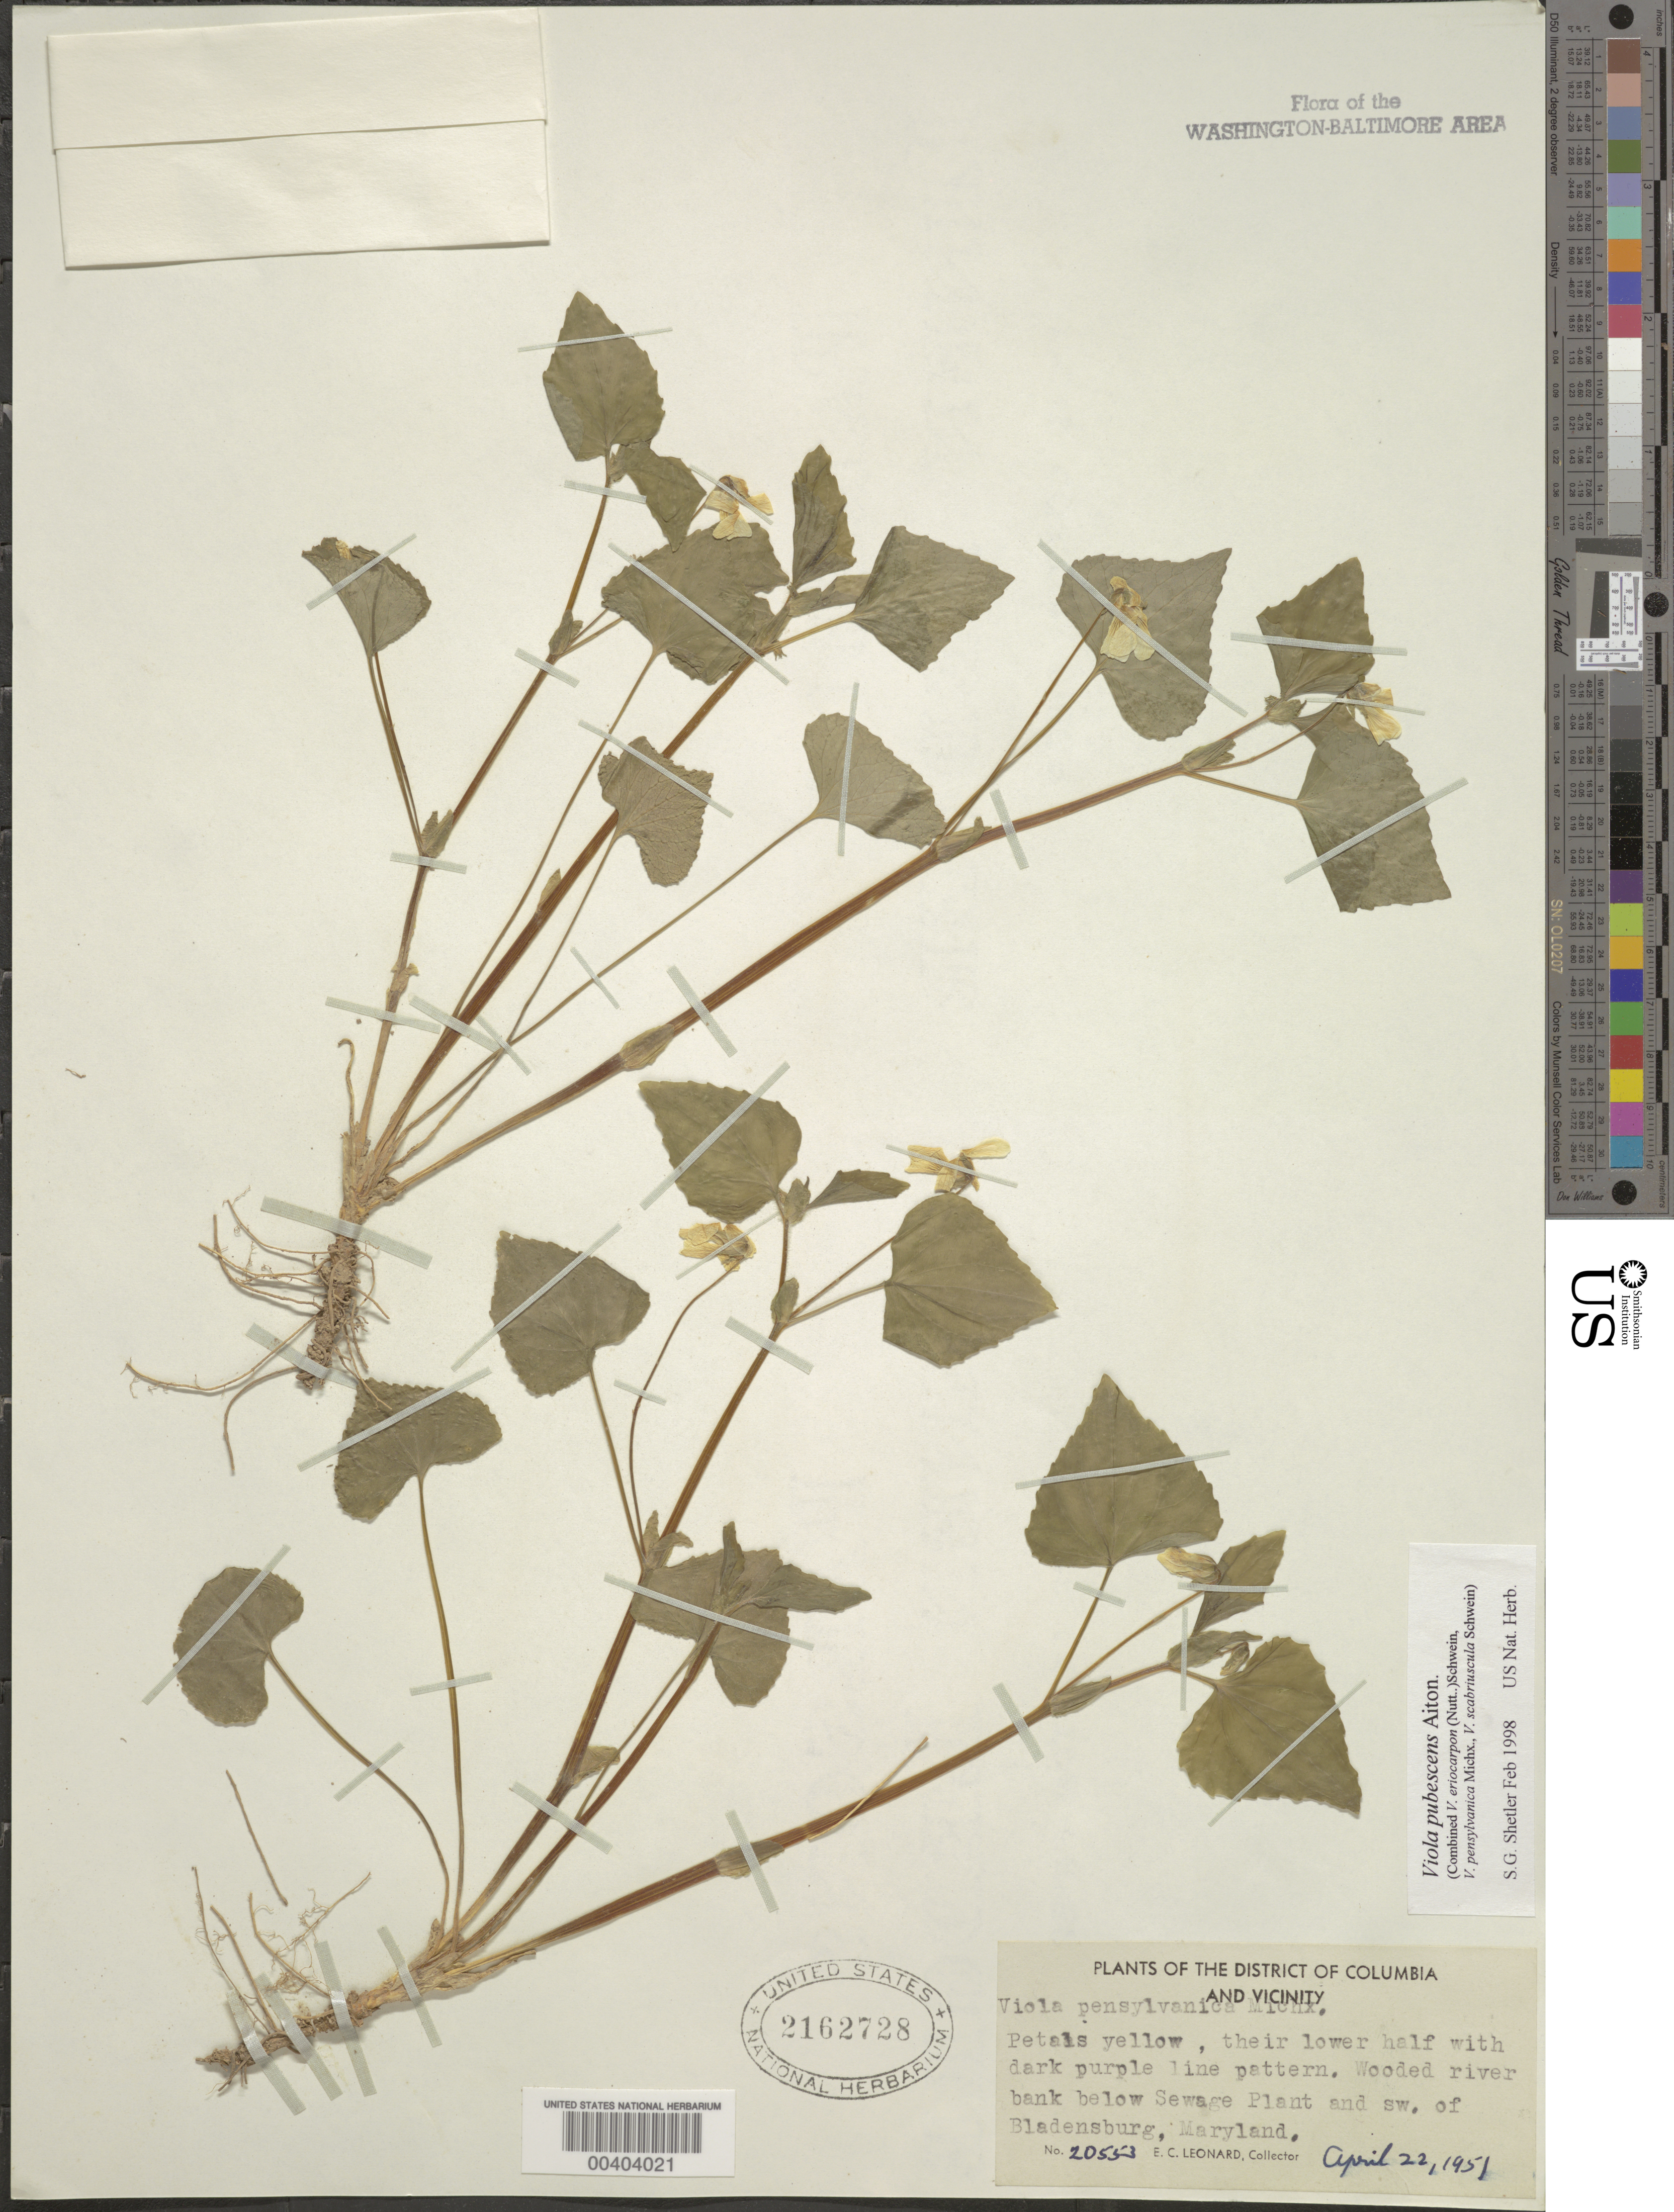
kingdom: Plantae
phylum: Tracheophyta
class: Magnoliopsida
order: Malpighiales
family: Violaceae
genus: Viola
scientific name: Viola pubescens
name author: Aiton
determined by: Shetler, Stanwyn G., (US), NMNH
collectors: E. C. Leonard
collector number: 20553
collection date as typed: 22 Apr 1951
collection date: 1951-04-22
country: United States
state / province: Maryland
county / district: Prince George's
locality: Below Sewage Plant, southwest of Bladensburg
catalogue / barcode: US 2162728